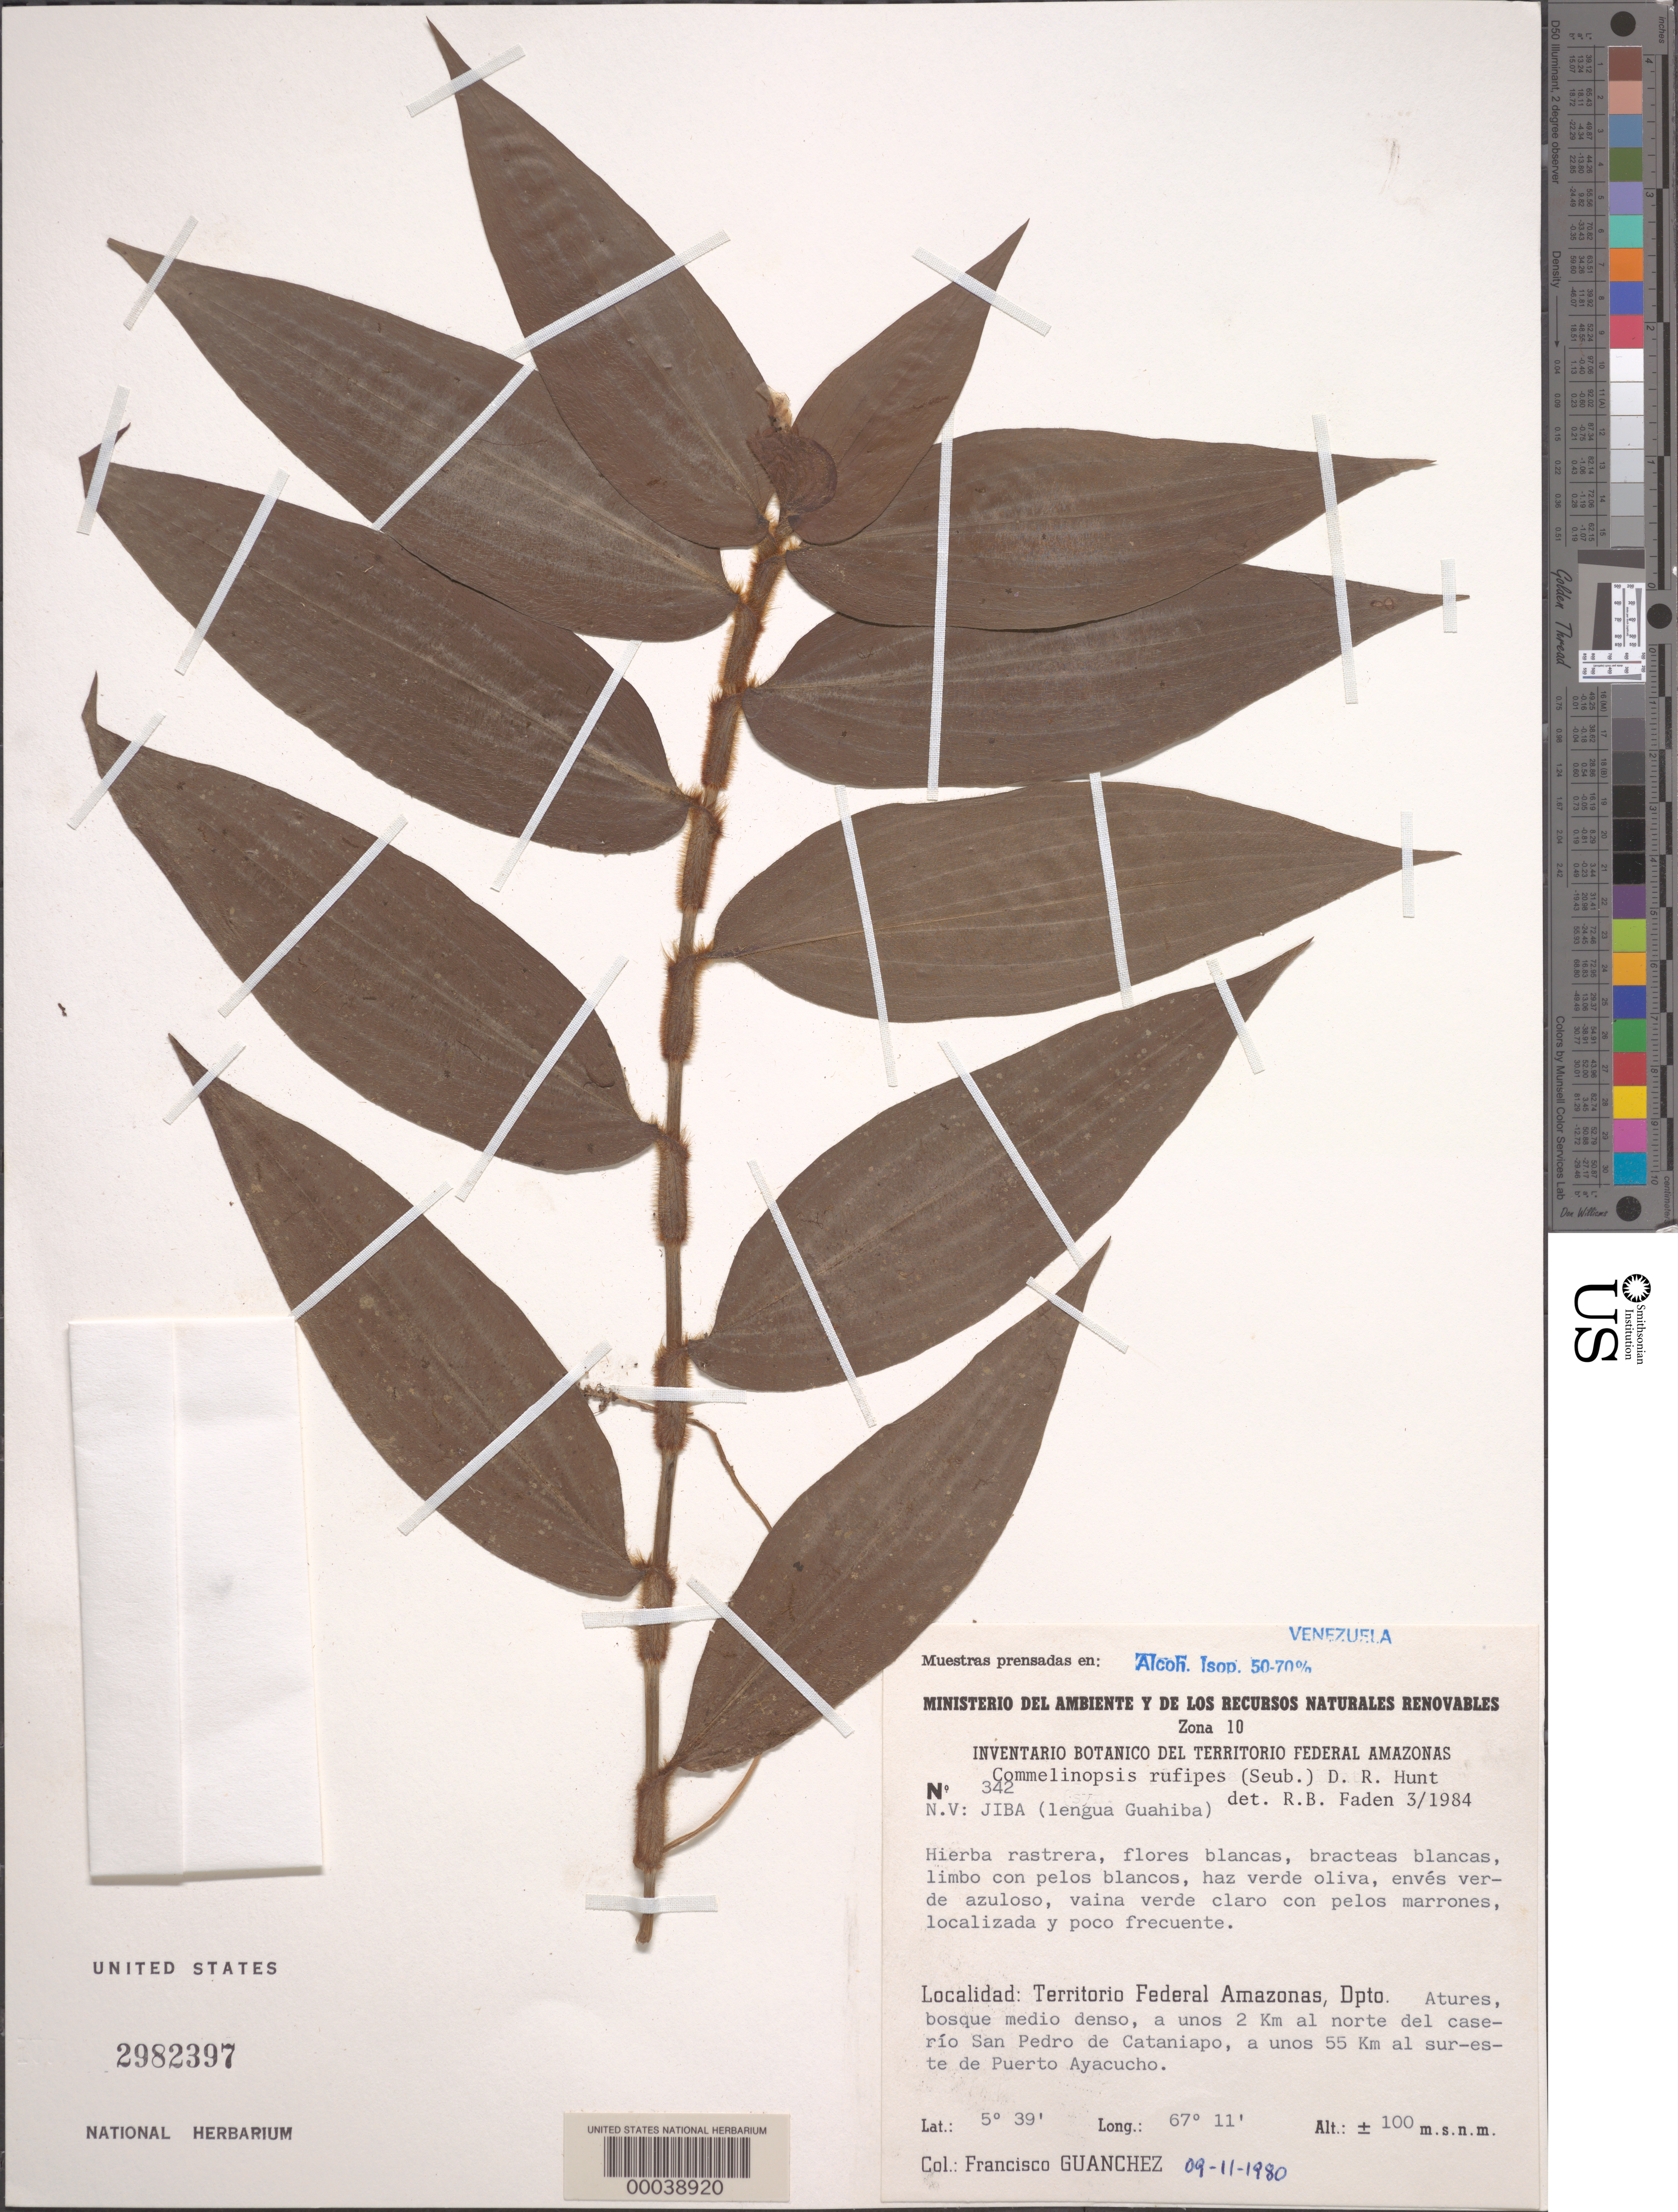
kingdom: Plantae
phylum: Tracheophyta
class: Liliopsida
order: Commelinales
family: Commelinaceae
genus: Commelina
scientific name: Commelina rufipes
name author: Seub.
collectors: F. Guánchez M.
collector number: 342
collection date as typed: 11 Sep 1980 or 09 Nov 1980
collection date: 1980-09-11 or 1980-11-09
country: Venezuela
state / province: Amazonas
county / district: Atures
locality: Some 2 km n of san pedro de cataniapo, some 55 km se of puerto ayacucho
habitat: Medium dense woods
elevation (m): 100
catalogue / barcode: US 2982397